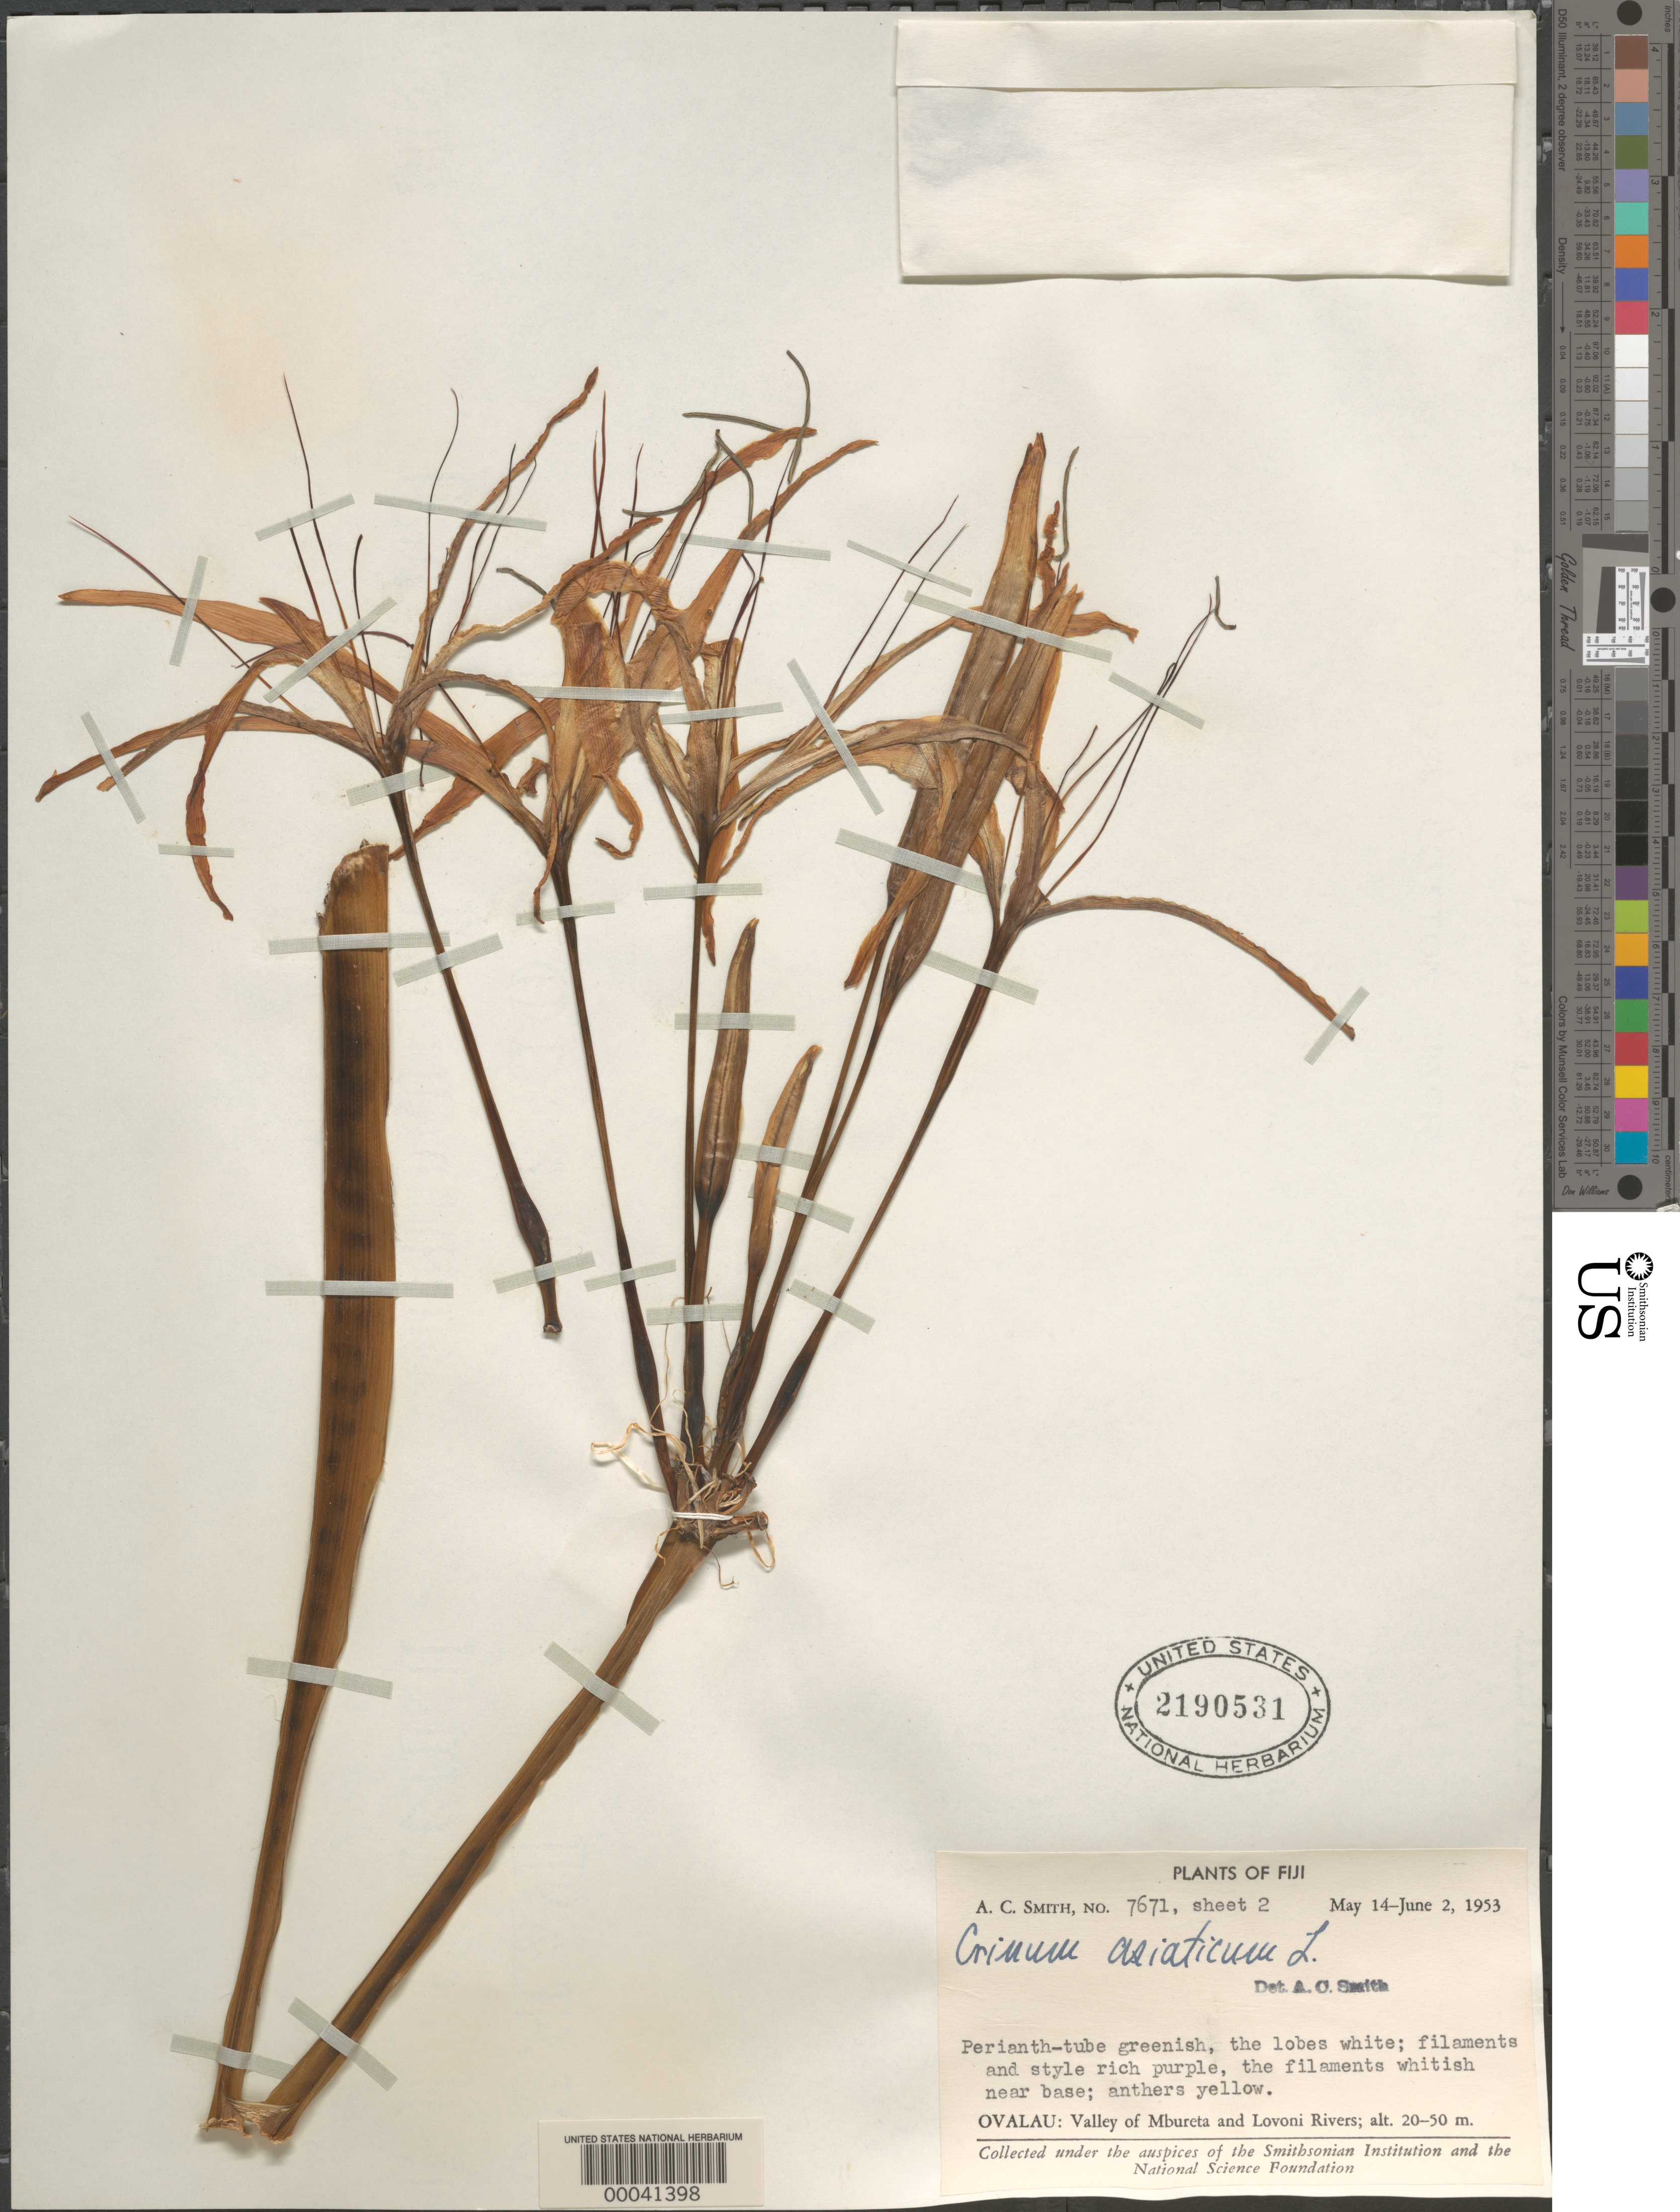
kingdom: Plantae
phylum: Tracheophyta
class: Liliopsida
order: Asparagales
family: Amaryllidaceae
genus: Crinum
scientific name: Crinum asiaticum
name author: L.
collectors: A. C. Smith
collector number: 7671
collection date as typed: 14 May 1953 to 02 Jun 1953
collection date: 1953-05-14/1953-06-02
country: Fiji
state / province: Eastern Division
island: Ovalau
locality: Ovalau is, valley of mbureta and lovoni rivers, lovoni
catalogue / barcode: US 2190531